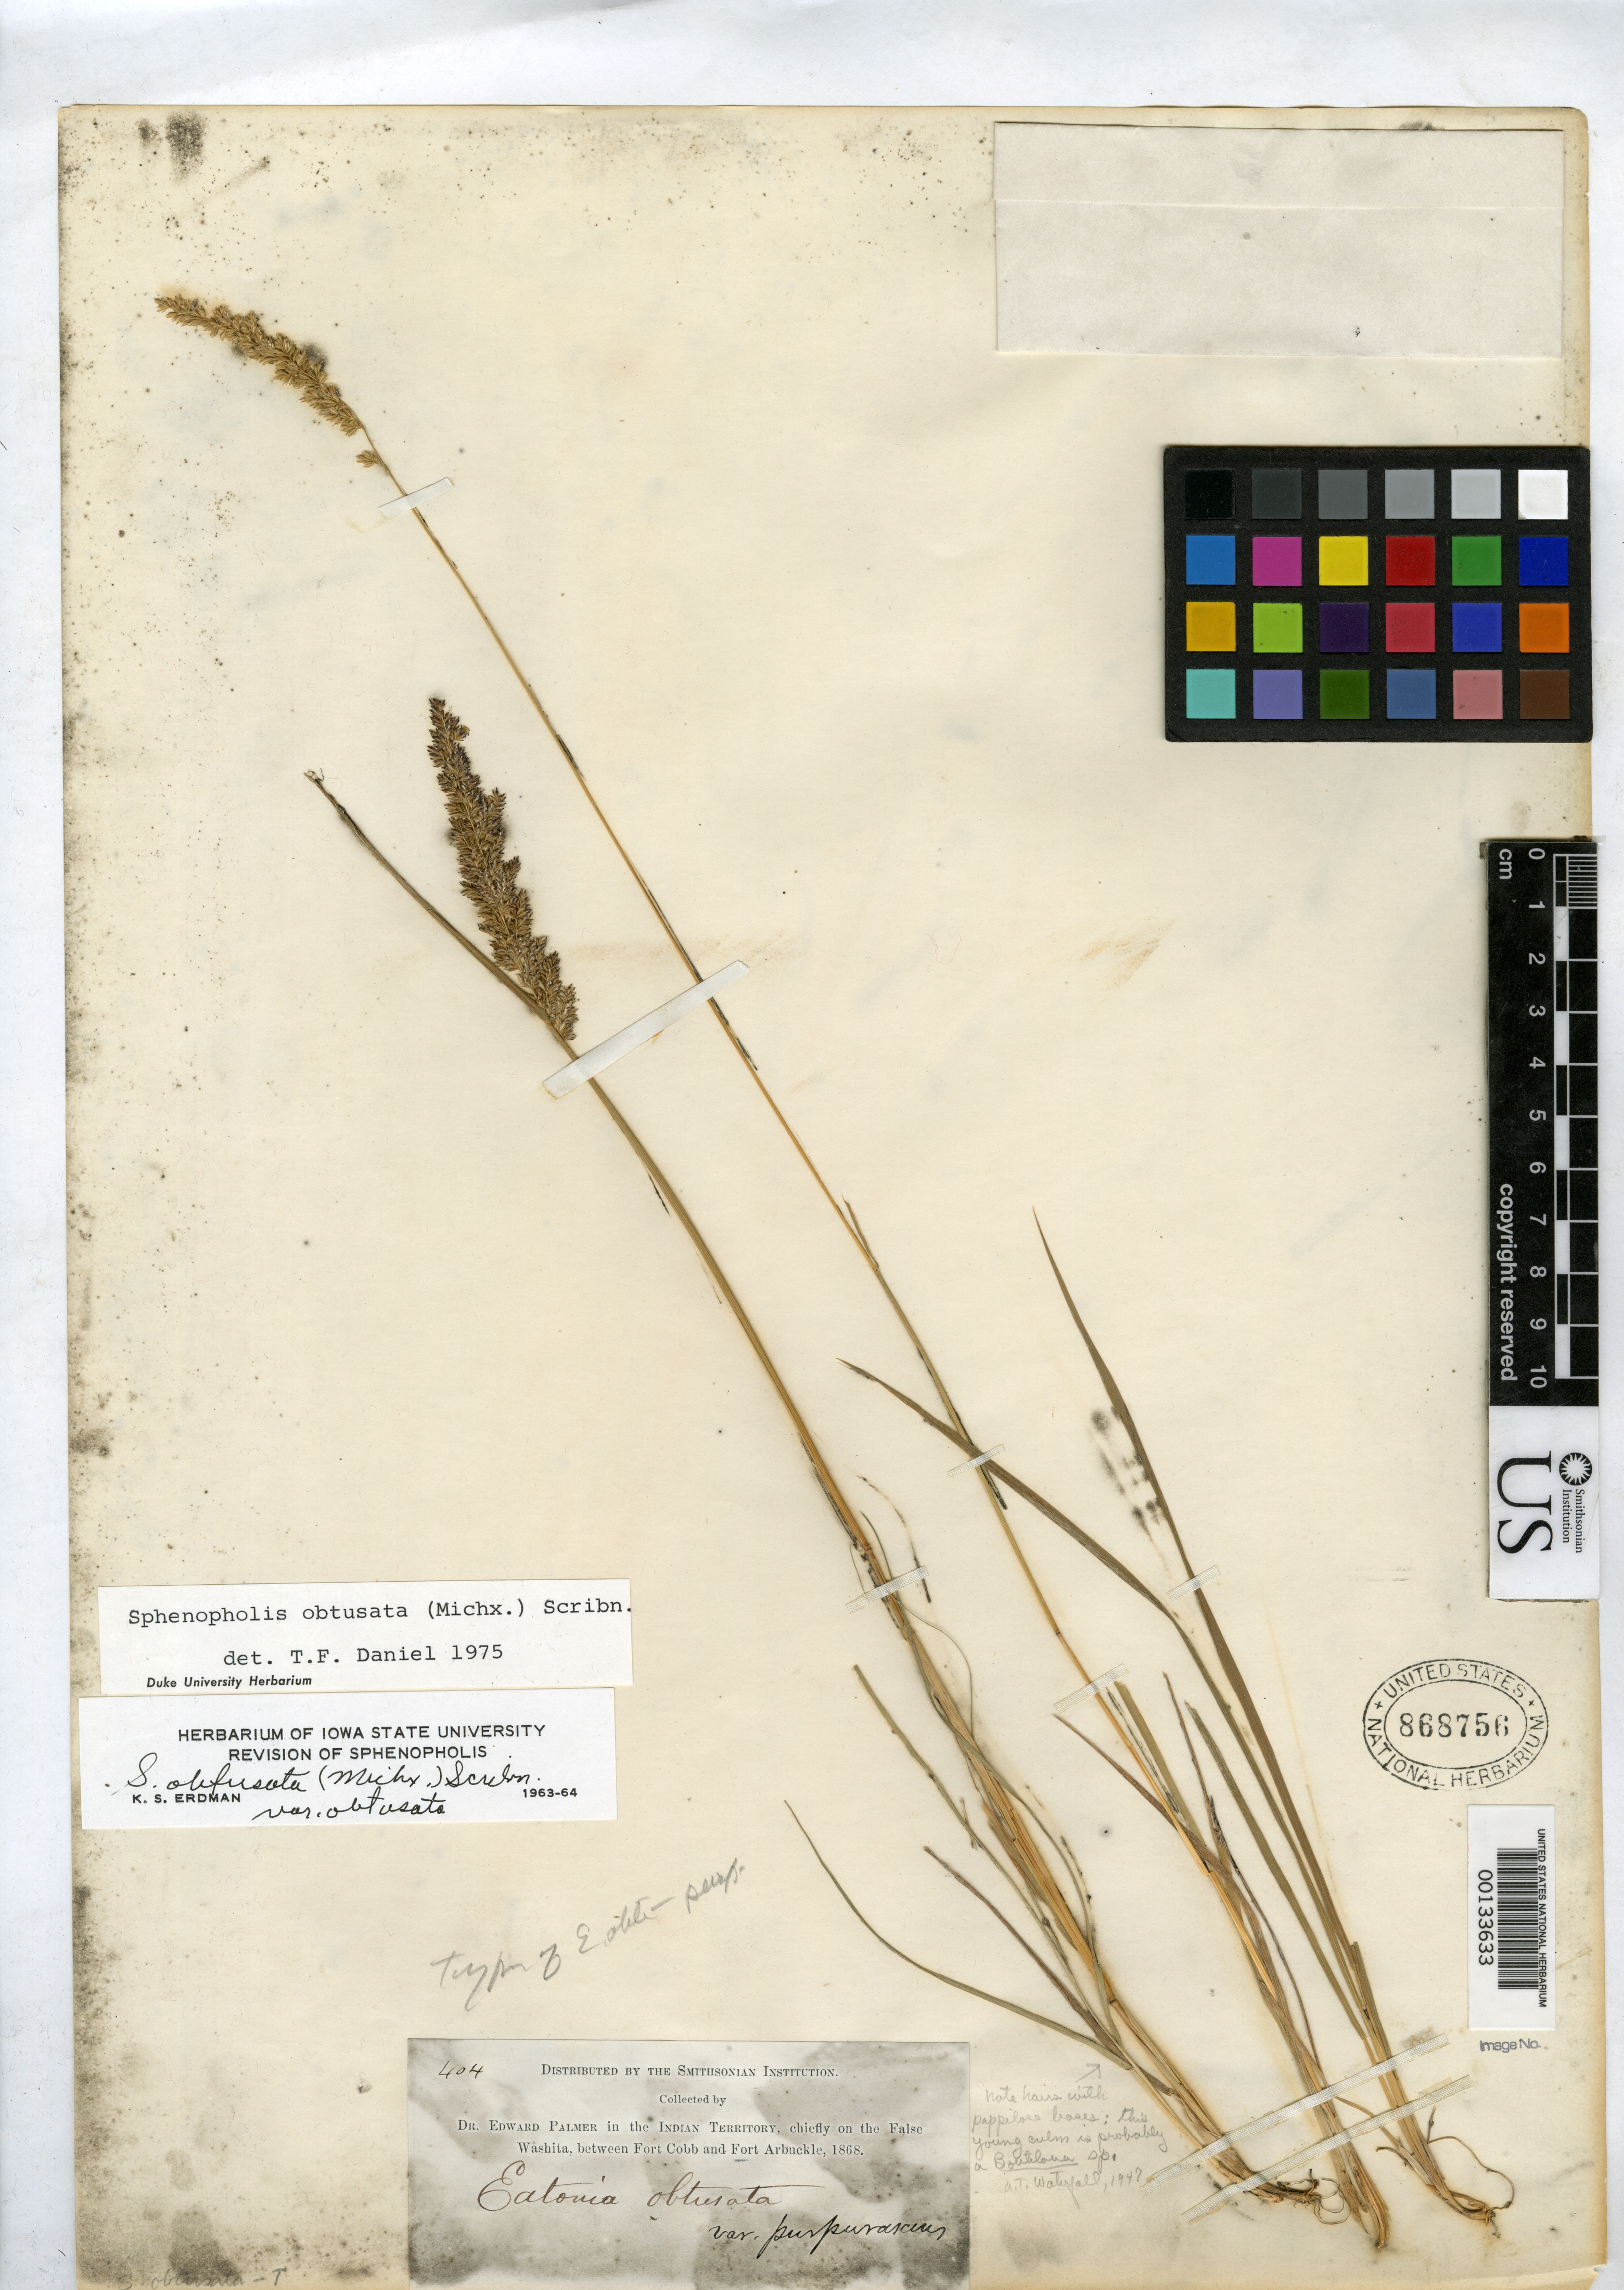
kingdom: Plantae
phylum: Tracheophyta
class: Liliopsida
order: Poales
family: Poaceae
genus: Eatonia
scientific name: Eatonia obtusata var. purpurascens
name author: Vasey ex Rydb. & Shear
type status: Isotype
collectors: E. Palmer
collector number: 404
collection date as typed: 1868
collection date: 1868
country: United States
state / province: Oklahoma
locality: False Washita, between Fort cobb and Fort Arbuckle.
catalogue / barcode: US 868756